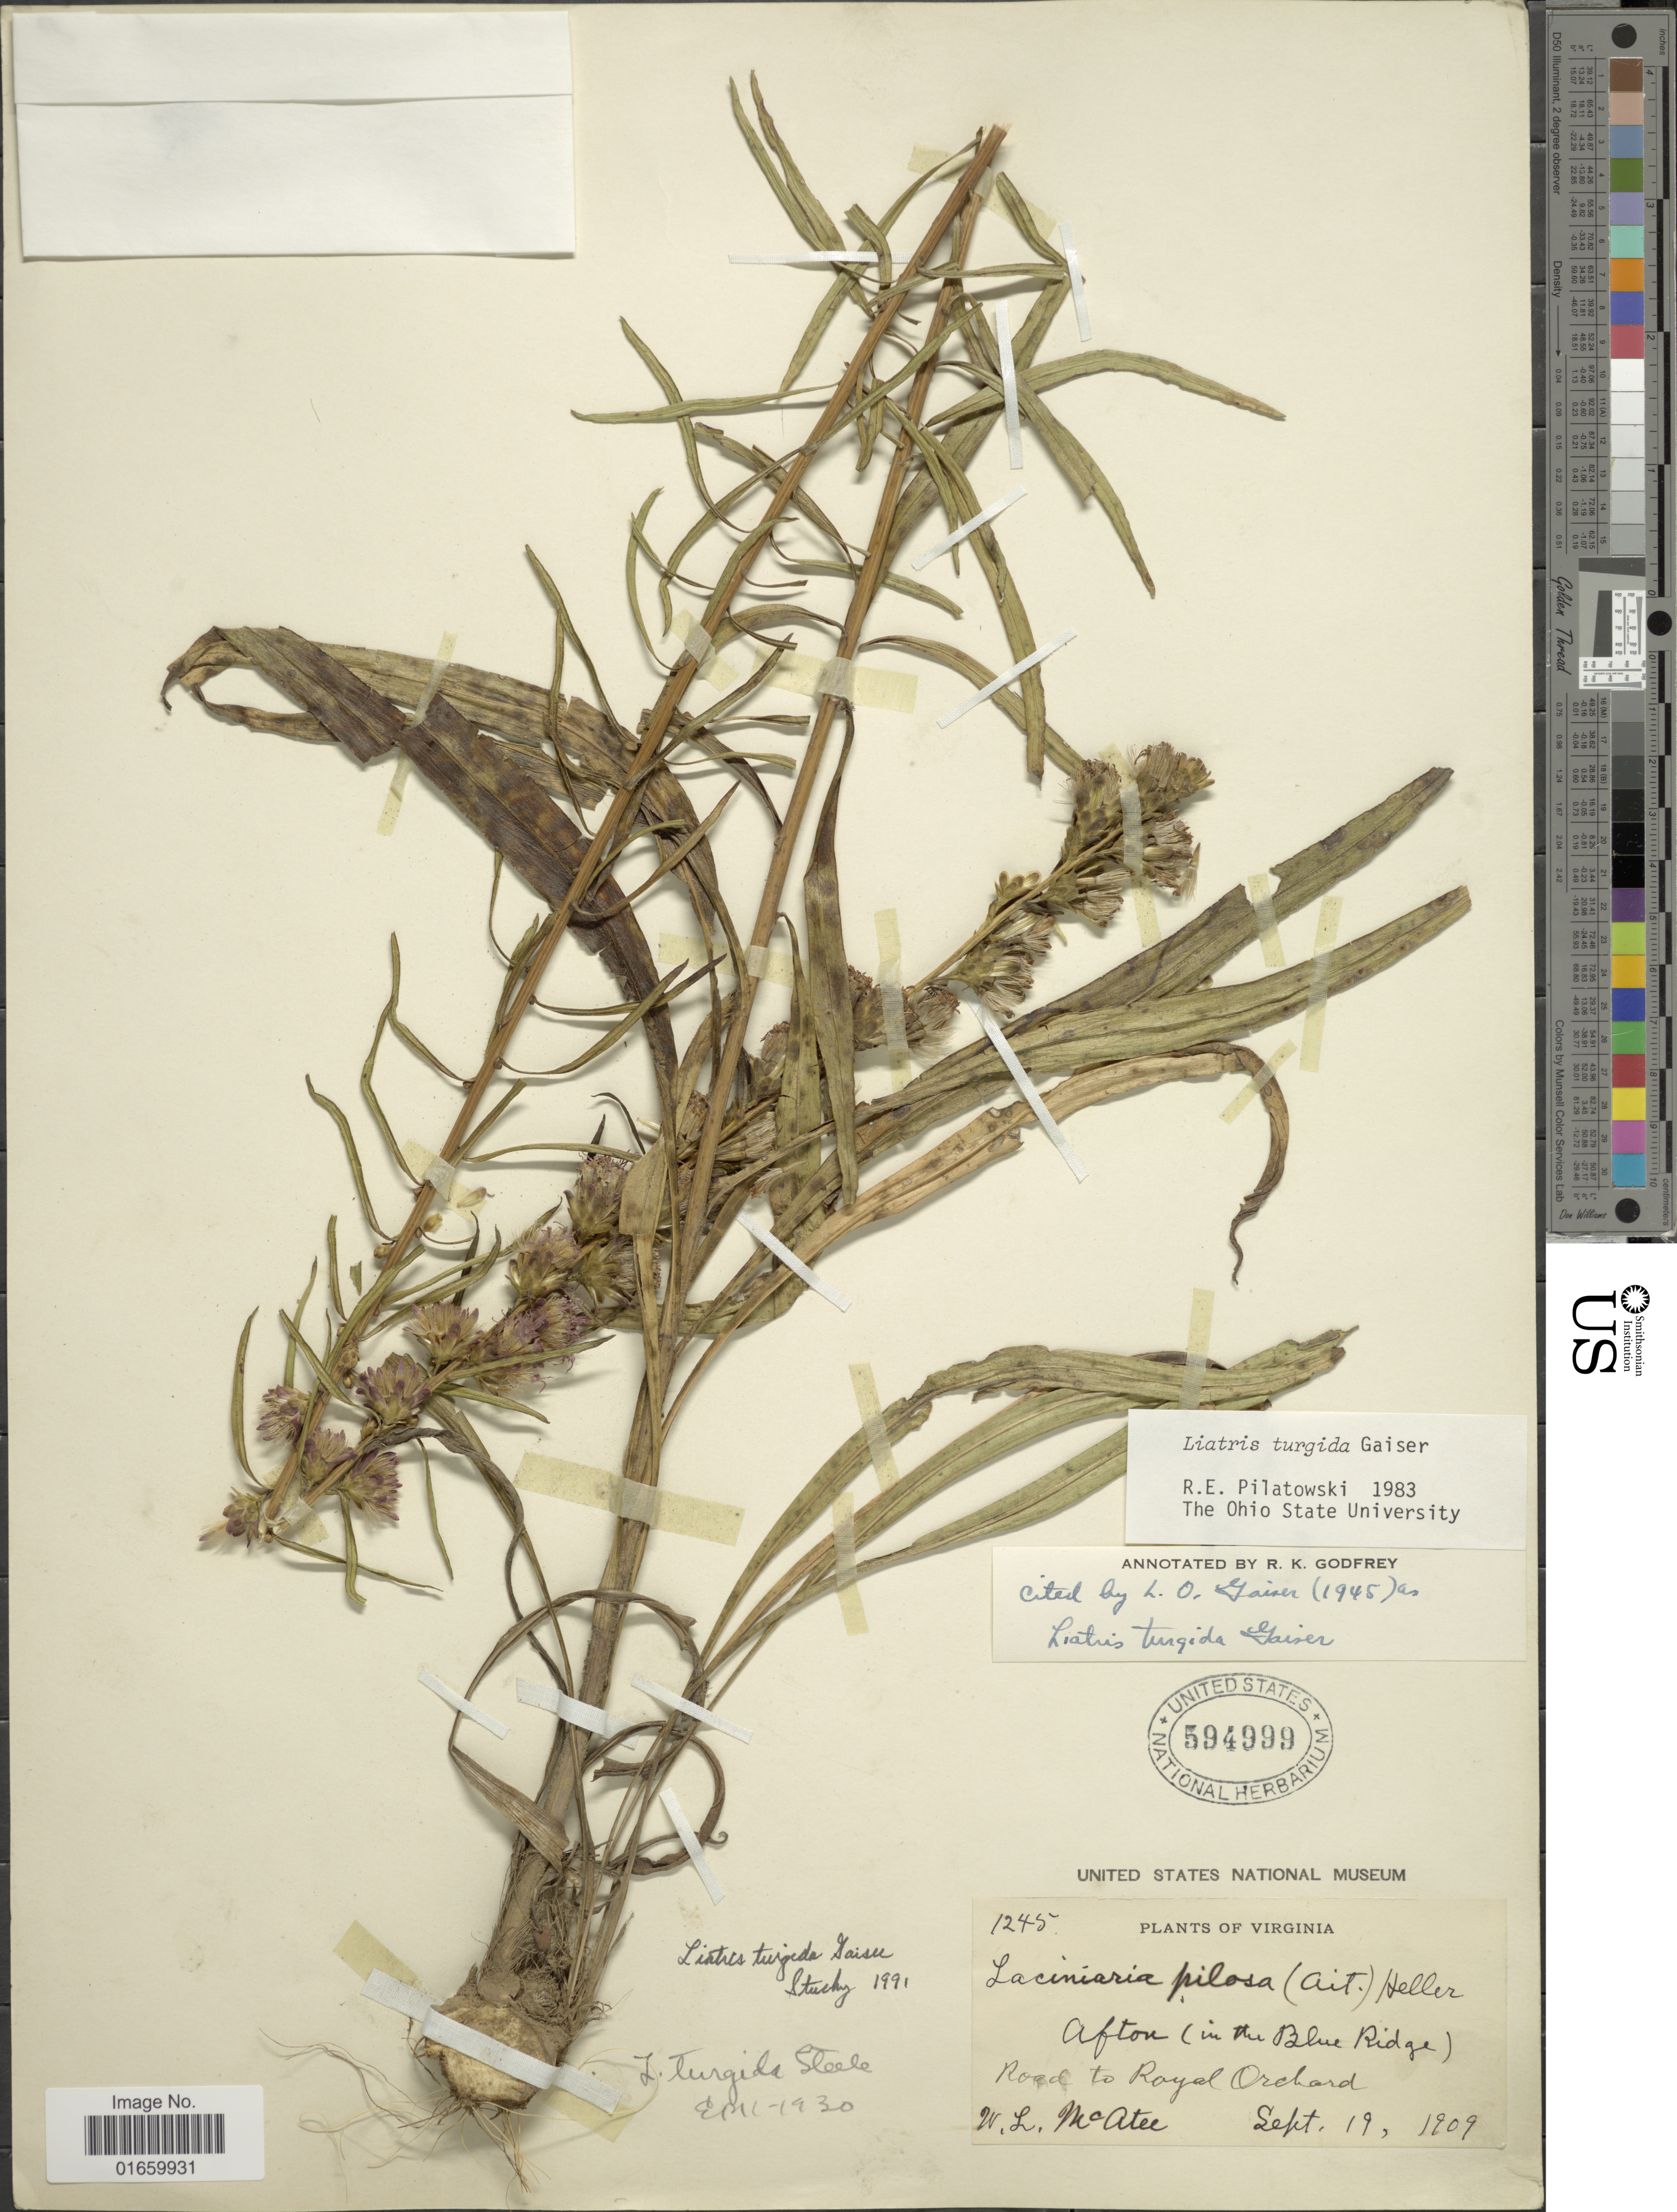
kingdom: Plantae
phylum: Tracheophyta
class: Magnoliopsida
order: Asterales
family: Asteraceae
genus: Liatris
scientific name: Liatris turgida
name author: Gaiser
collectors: W. McAtee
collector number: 1245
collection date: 1909-09-19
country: United States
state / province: Virginia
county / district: Nelson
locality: Afton (in the Blue Ridge), road to Royal Orchard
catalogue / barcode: US 594999